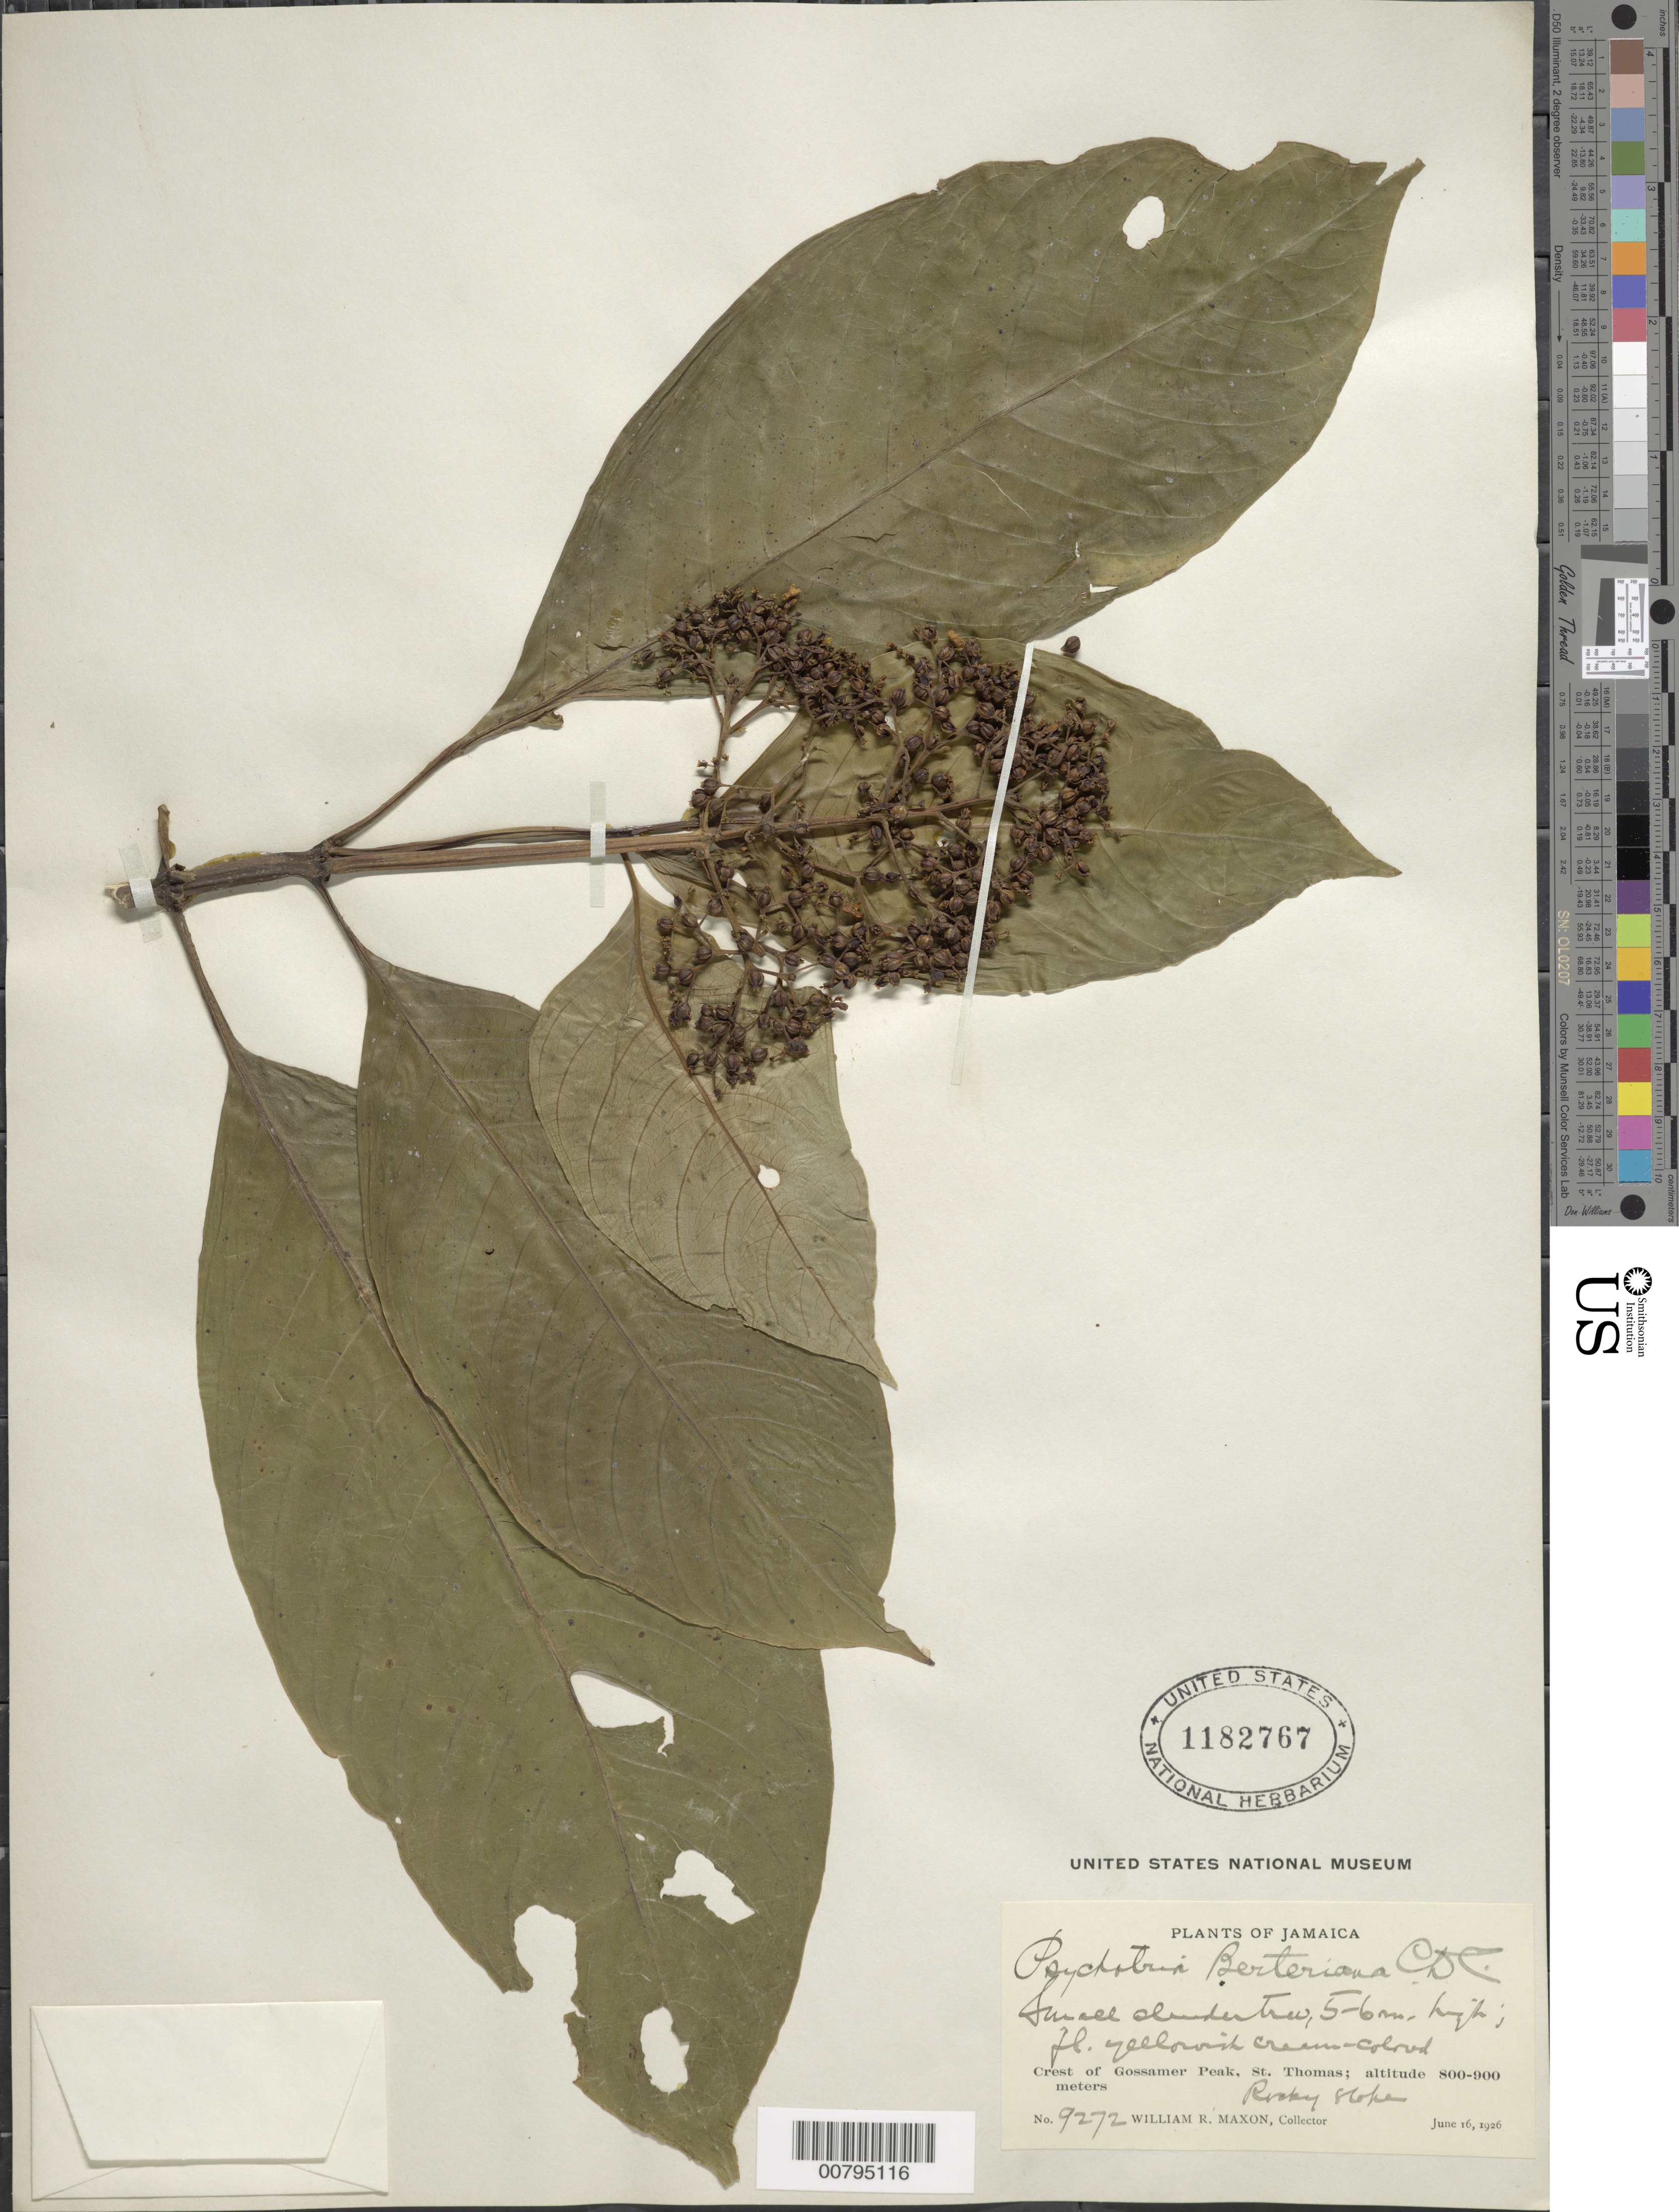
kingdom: Plantae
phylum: Tracheophyta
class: Magnoliopsida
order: Gentianales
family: Rubiaceae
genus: Psychotria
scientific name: Psychotria berteroana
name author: DC.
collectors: W. R. Maxon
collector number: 9272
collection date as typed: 16 Jun 1926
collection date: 1926-06-16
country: Jamaica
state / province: Saint Thomas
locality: Crest of Gossamer Peak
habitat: Rocky slope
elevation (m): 800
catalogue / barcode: US 1182767